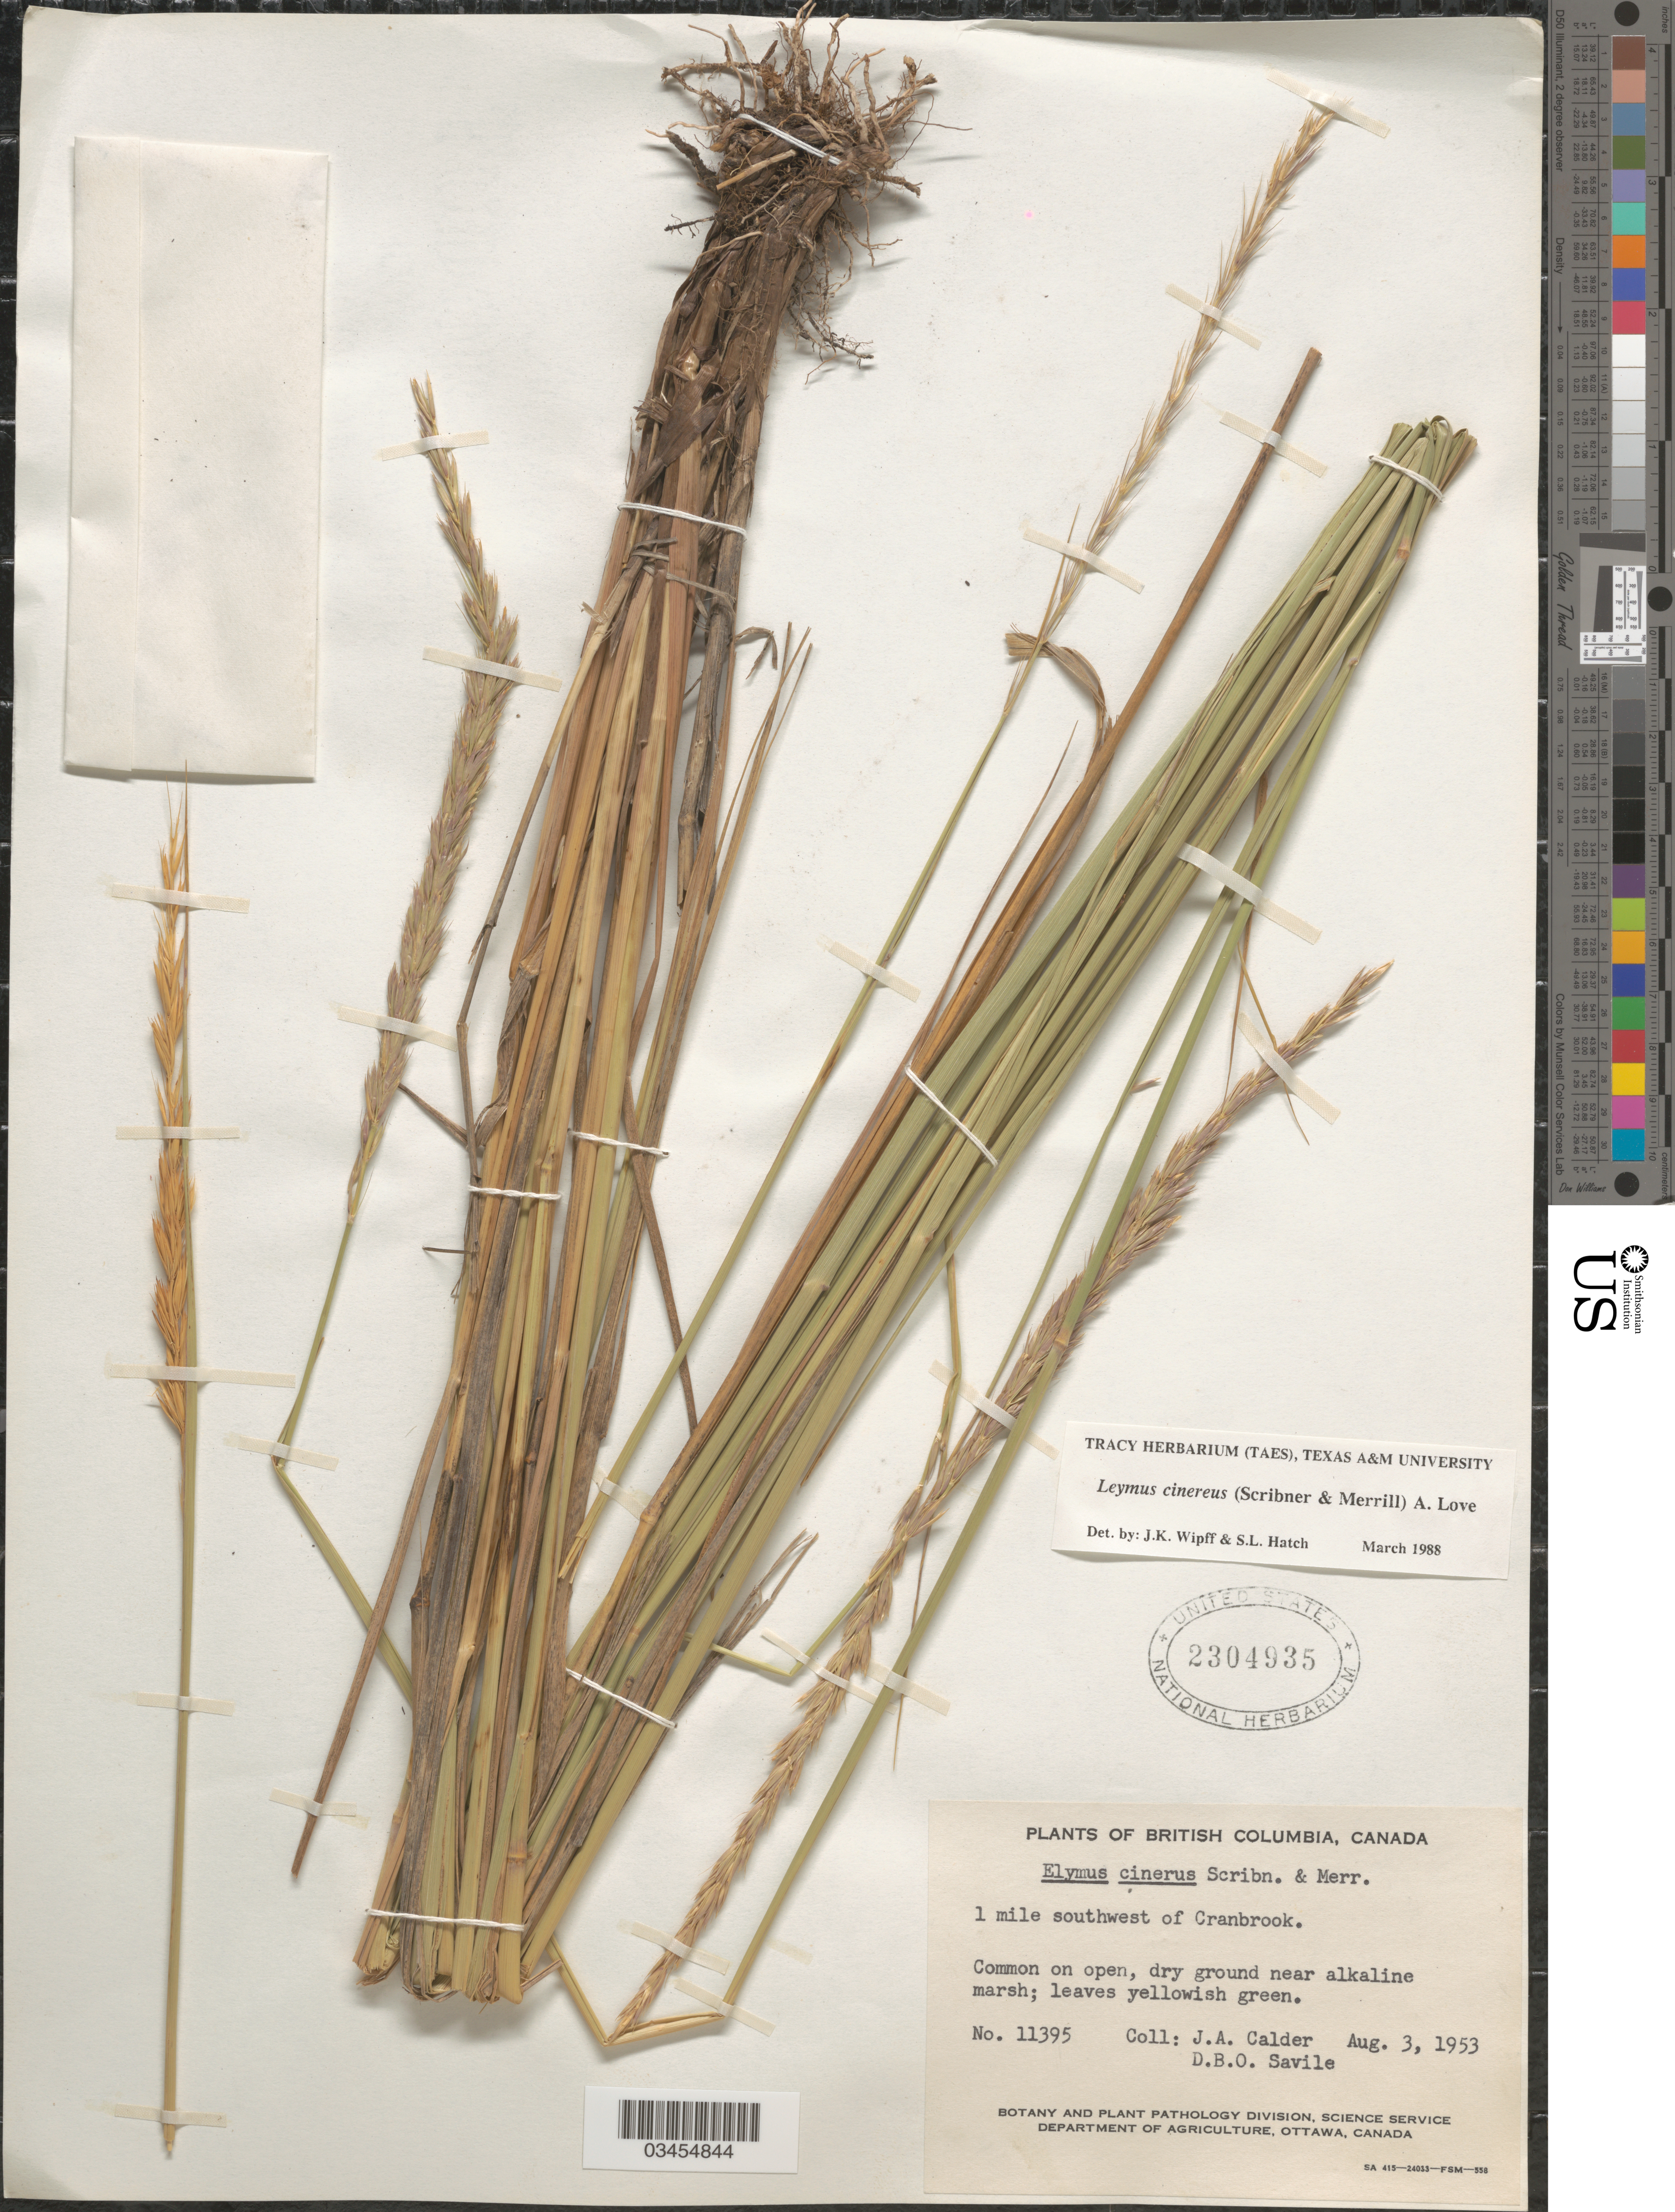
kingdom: Plantae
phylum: Tracheophyta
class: Liliopsida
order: Poales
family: Poaceae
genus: Leymus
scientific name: Leymus condensatus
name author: (J. Presl) Á. Löve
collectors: J. A. Calder & D. Savile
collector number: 11395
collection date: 1953-08-03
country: Canada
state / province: British Columbia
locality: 1 mile southwest of Cranbrook. Common on open, dry ground near alkaline marsh.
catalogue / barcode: US 2304935